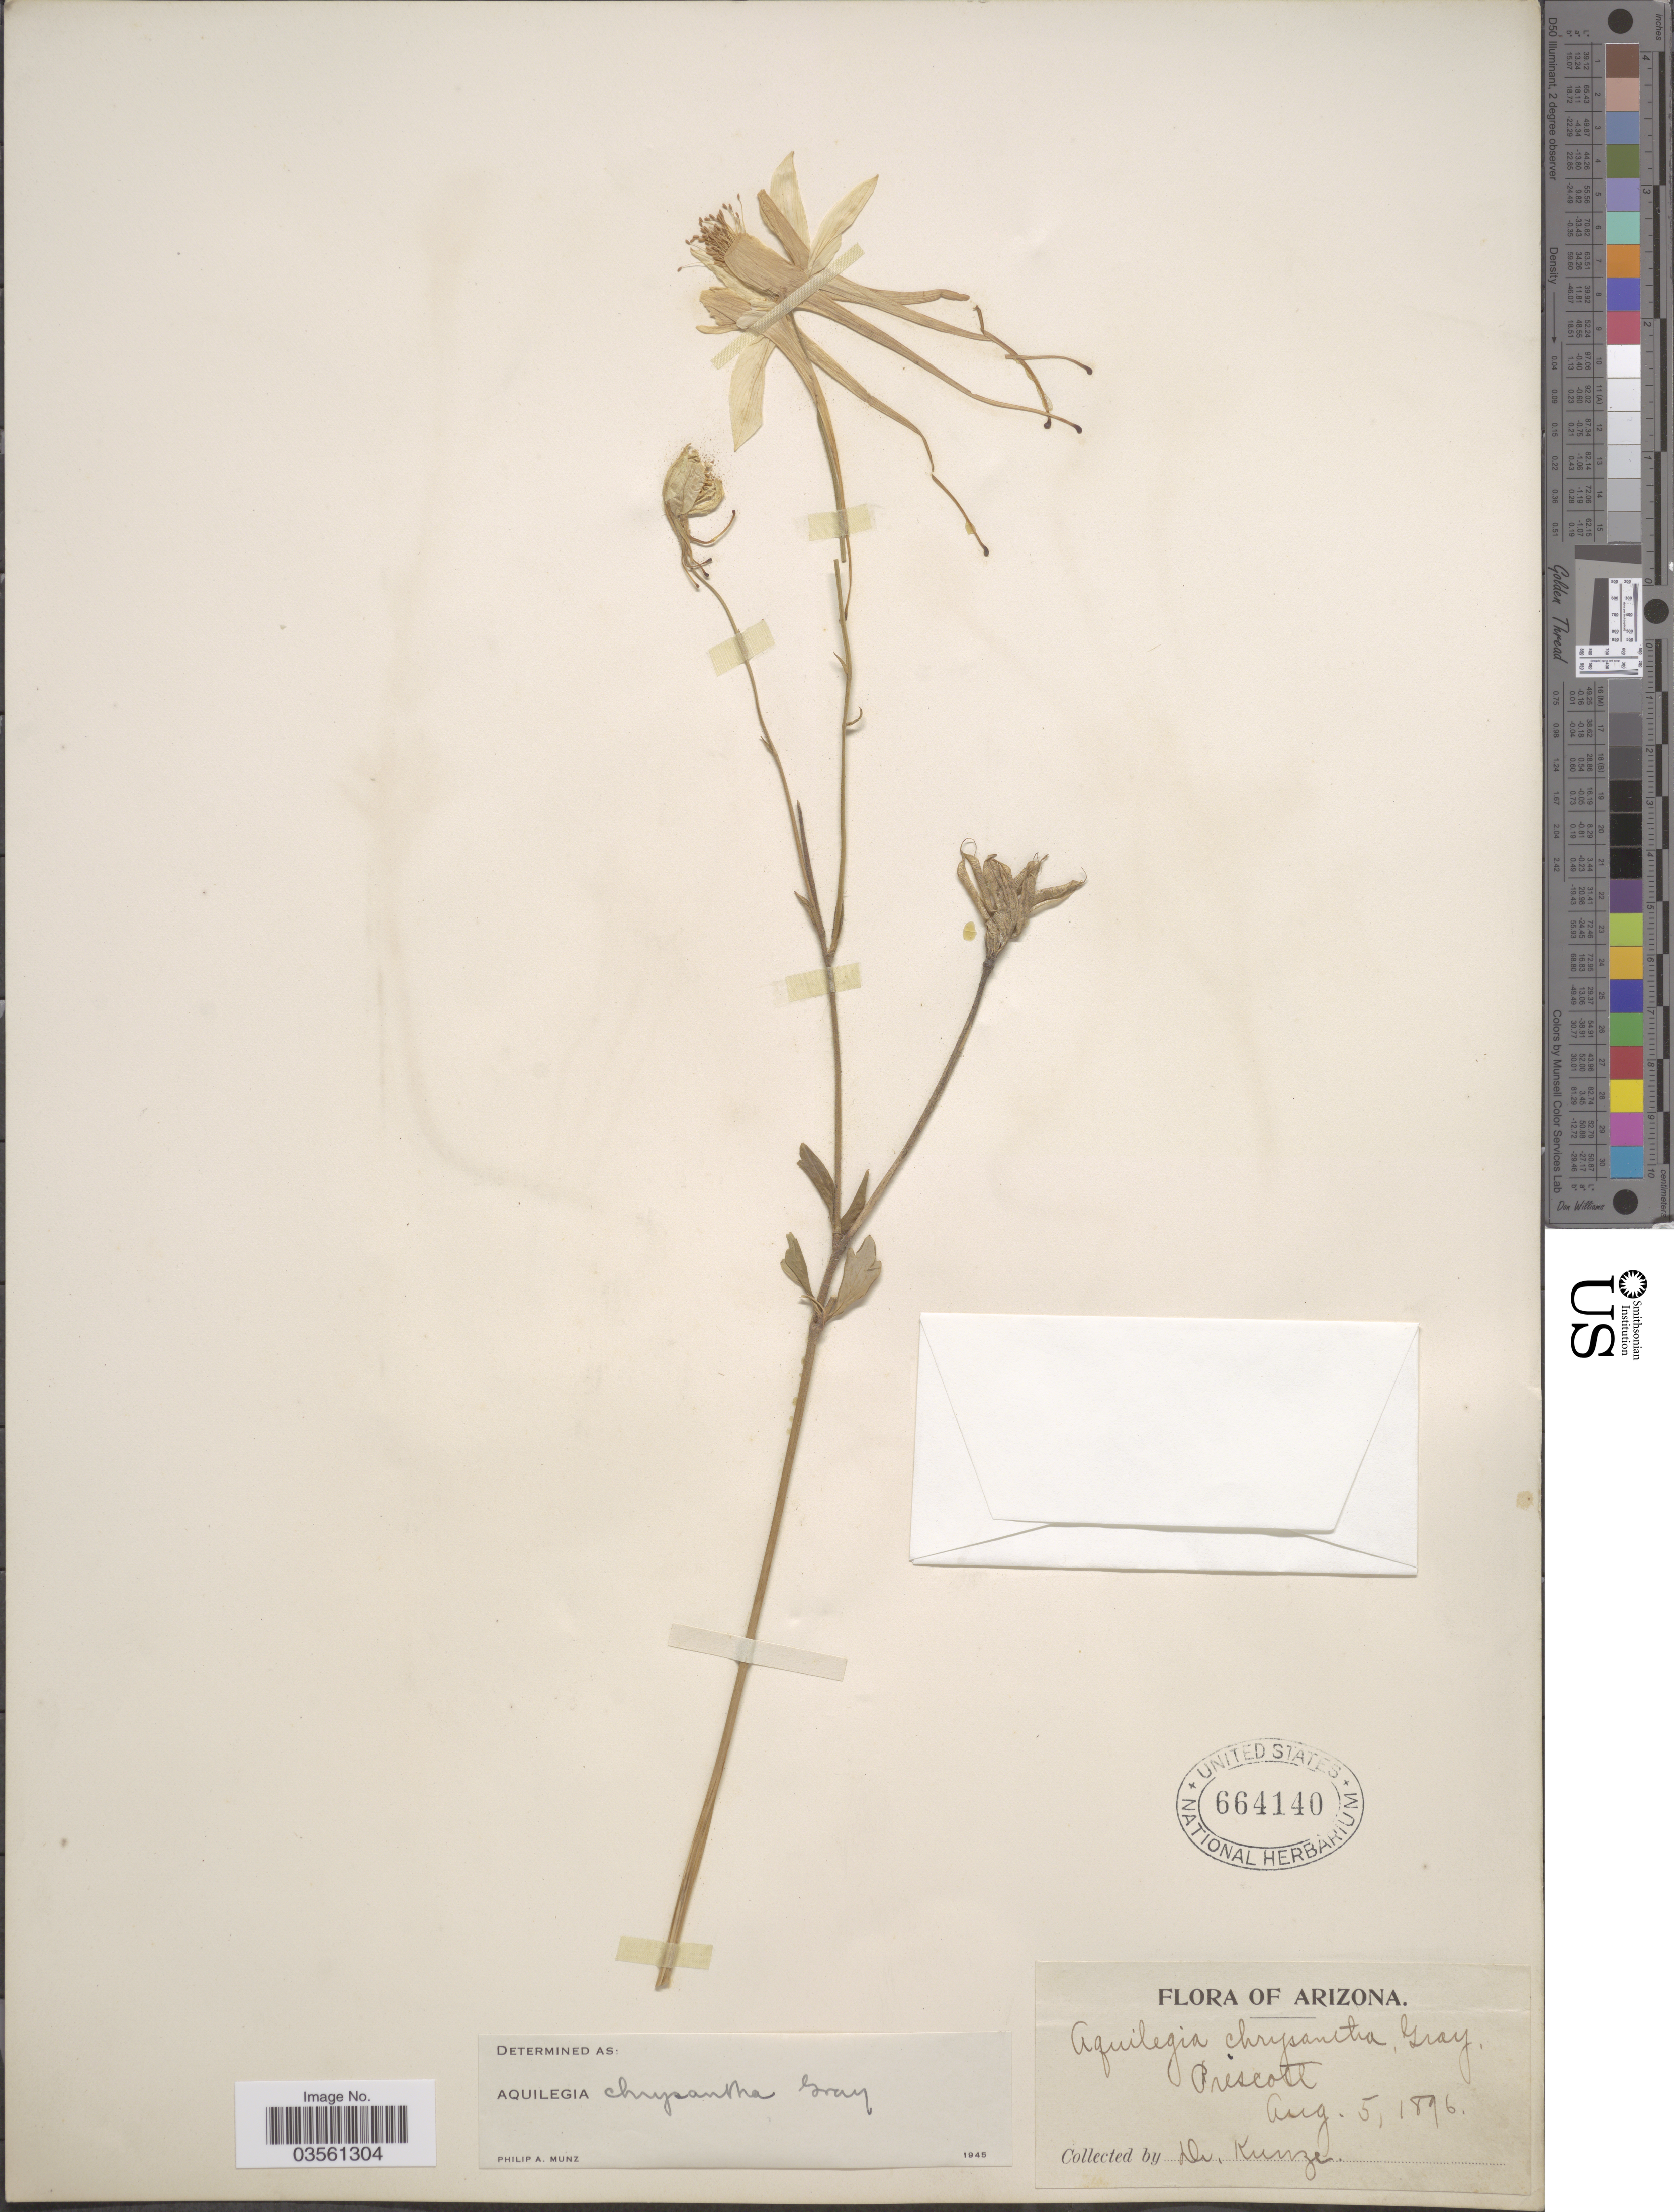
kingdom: Plantae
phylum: Tracheophyta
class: Magnoliopsida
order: Ranunculales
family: Ranunculaceae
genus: Aquilegia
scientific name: Aquilegia chrysantha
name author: A. Gray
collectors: -- Kunze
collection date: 1896-08-05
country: United States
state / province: Arizona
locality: Prescott.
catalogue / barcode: US 664140